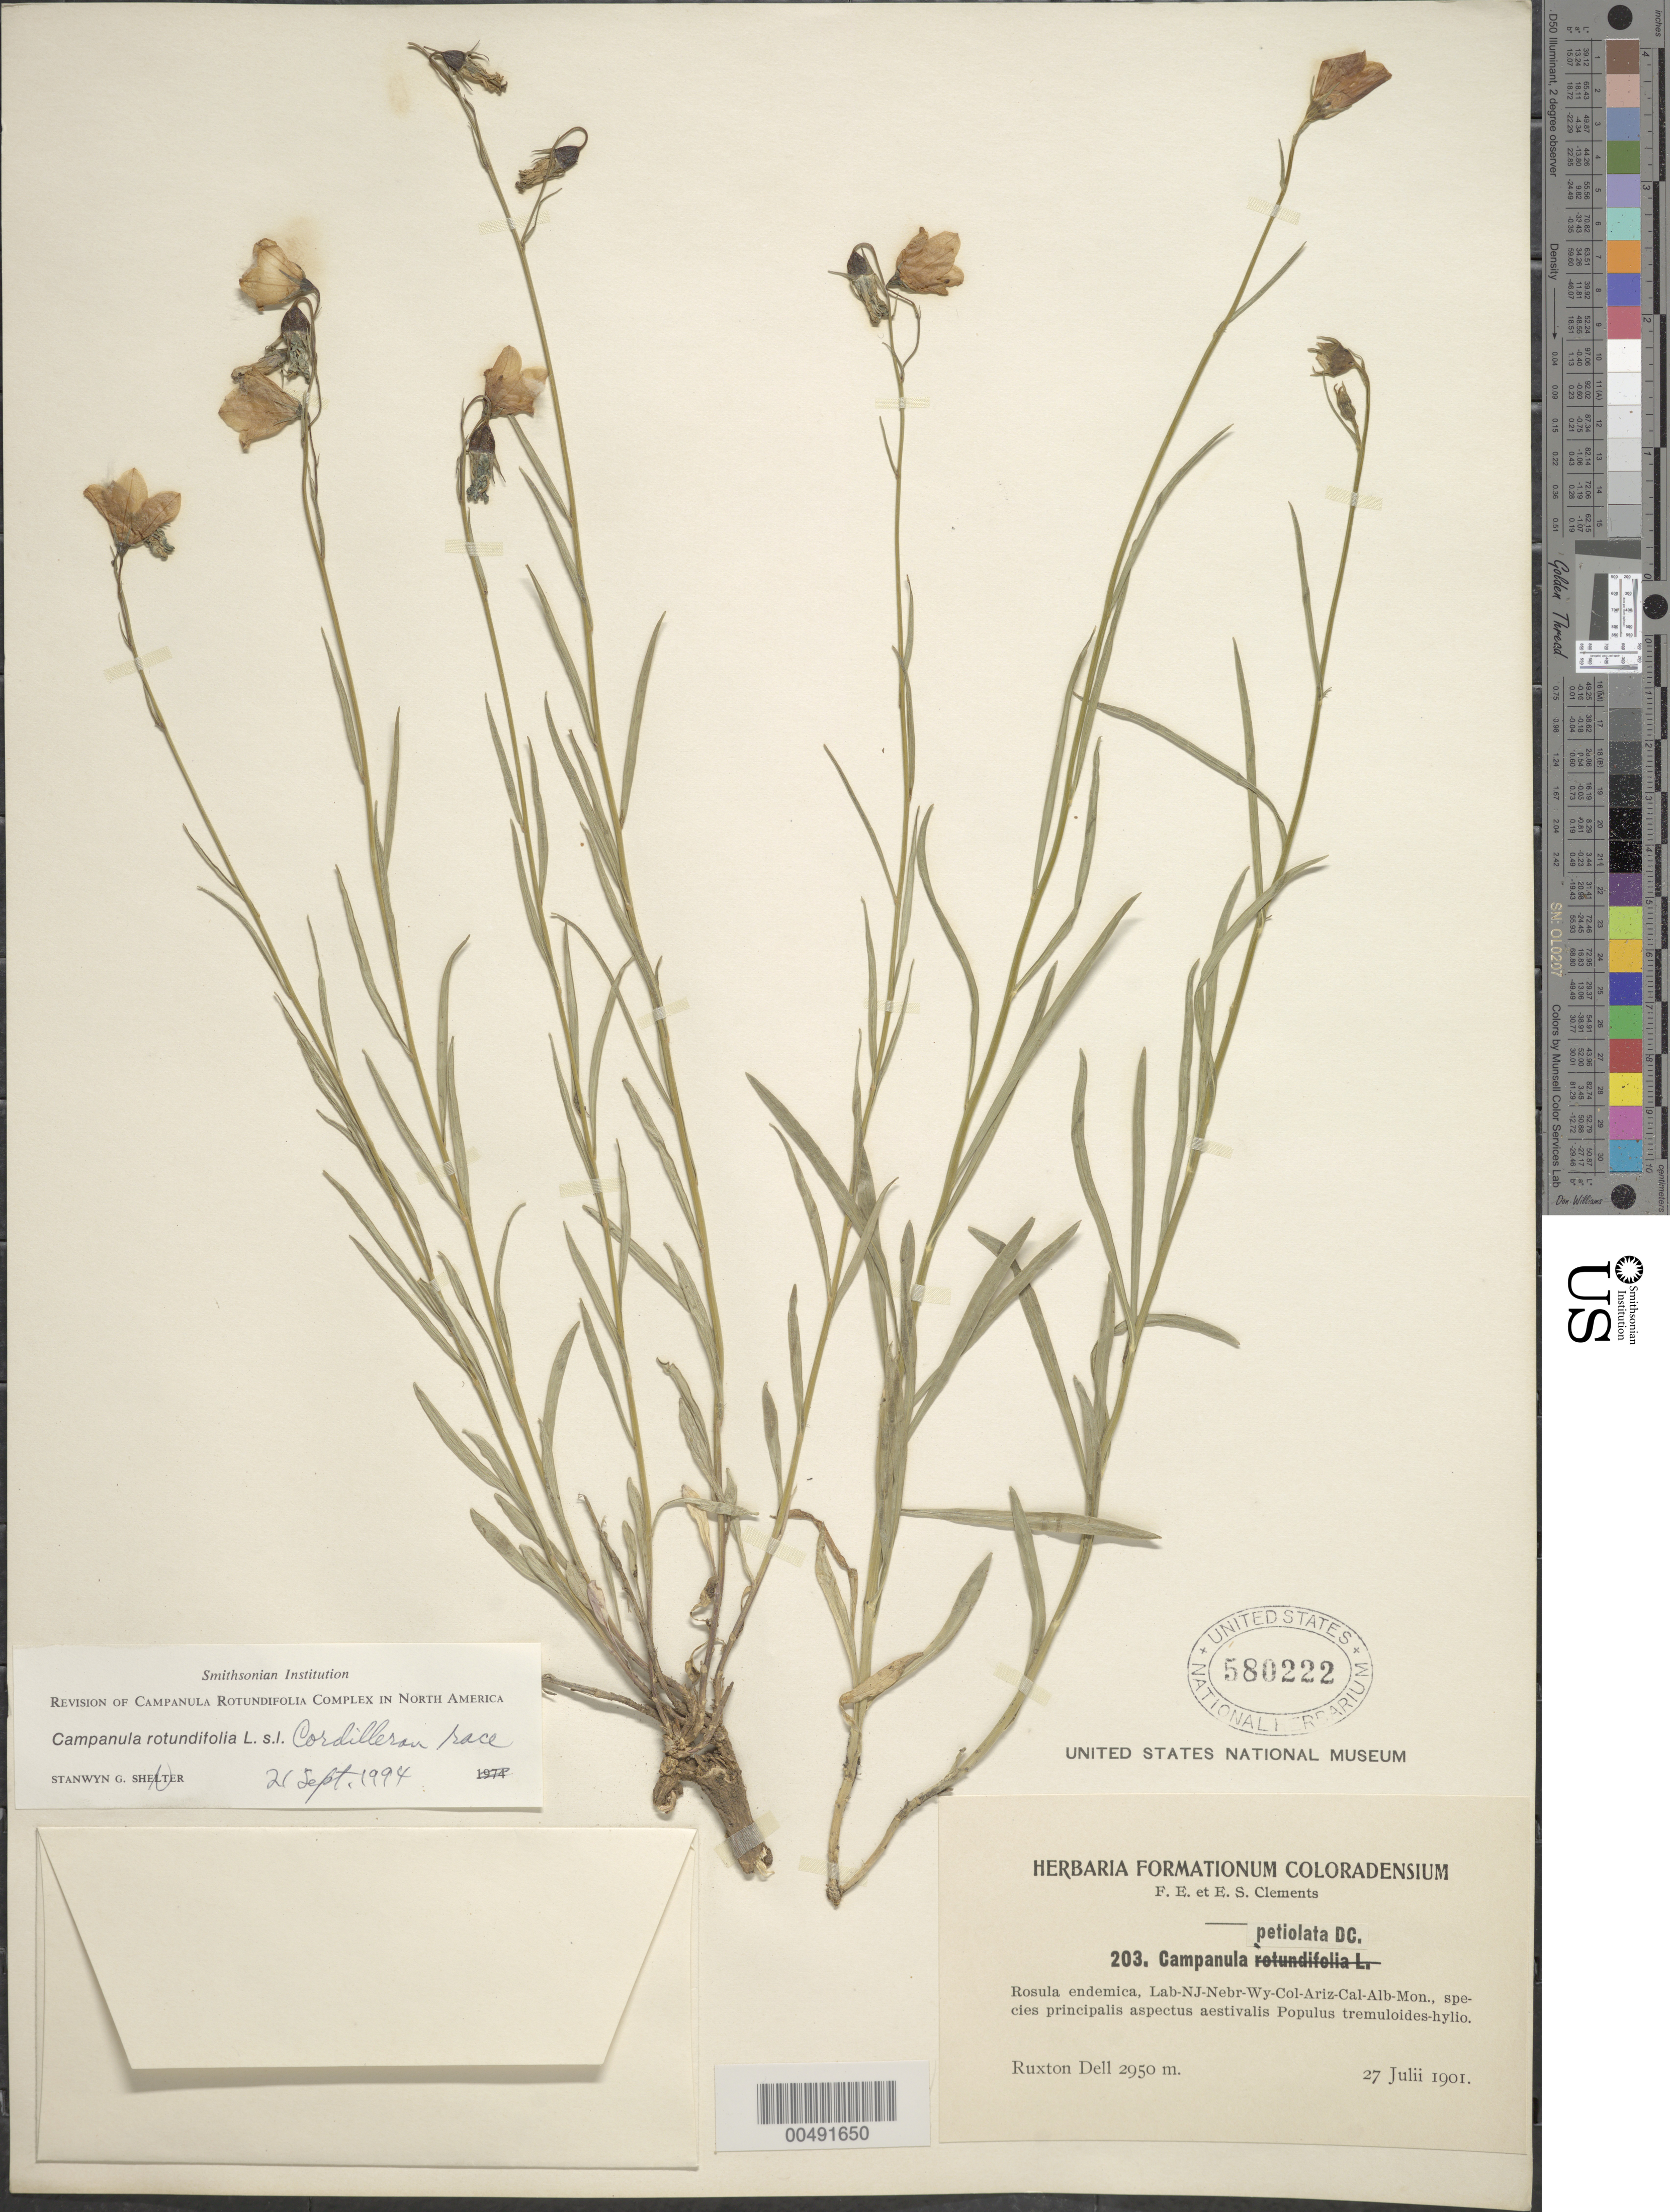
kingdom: Plantae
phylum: Tracheophyta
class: Magnoliopsida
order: Asterales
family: Campanulaceae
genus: Campanula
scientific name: Campanula rotundifolia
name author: L.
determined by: Shetler, Stanwyn G., (US), NMNH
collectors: F. E. Clements & E. S. Clements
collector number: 203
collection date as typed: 27 Jul 1901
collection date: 1901-07-27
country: United States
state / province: Colorado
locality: Ruxton Dell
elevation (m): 2950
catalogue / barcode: US 580222